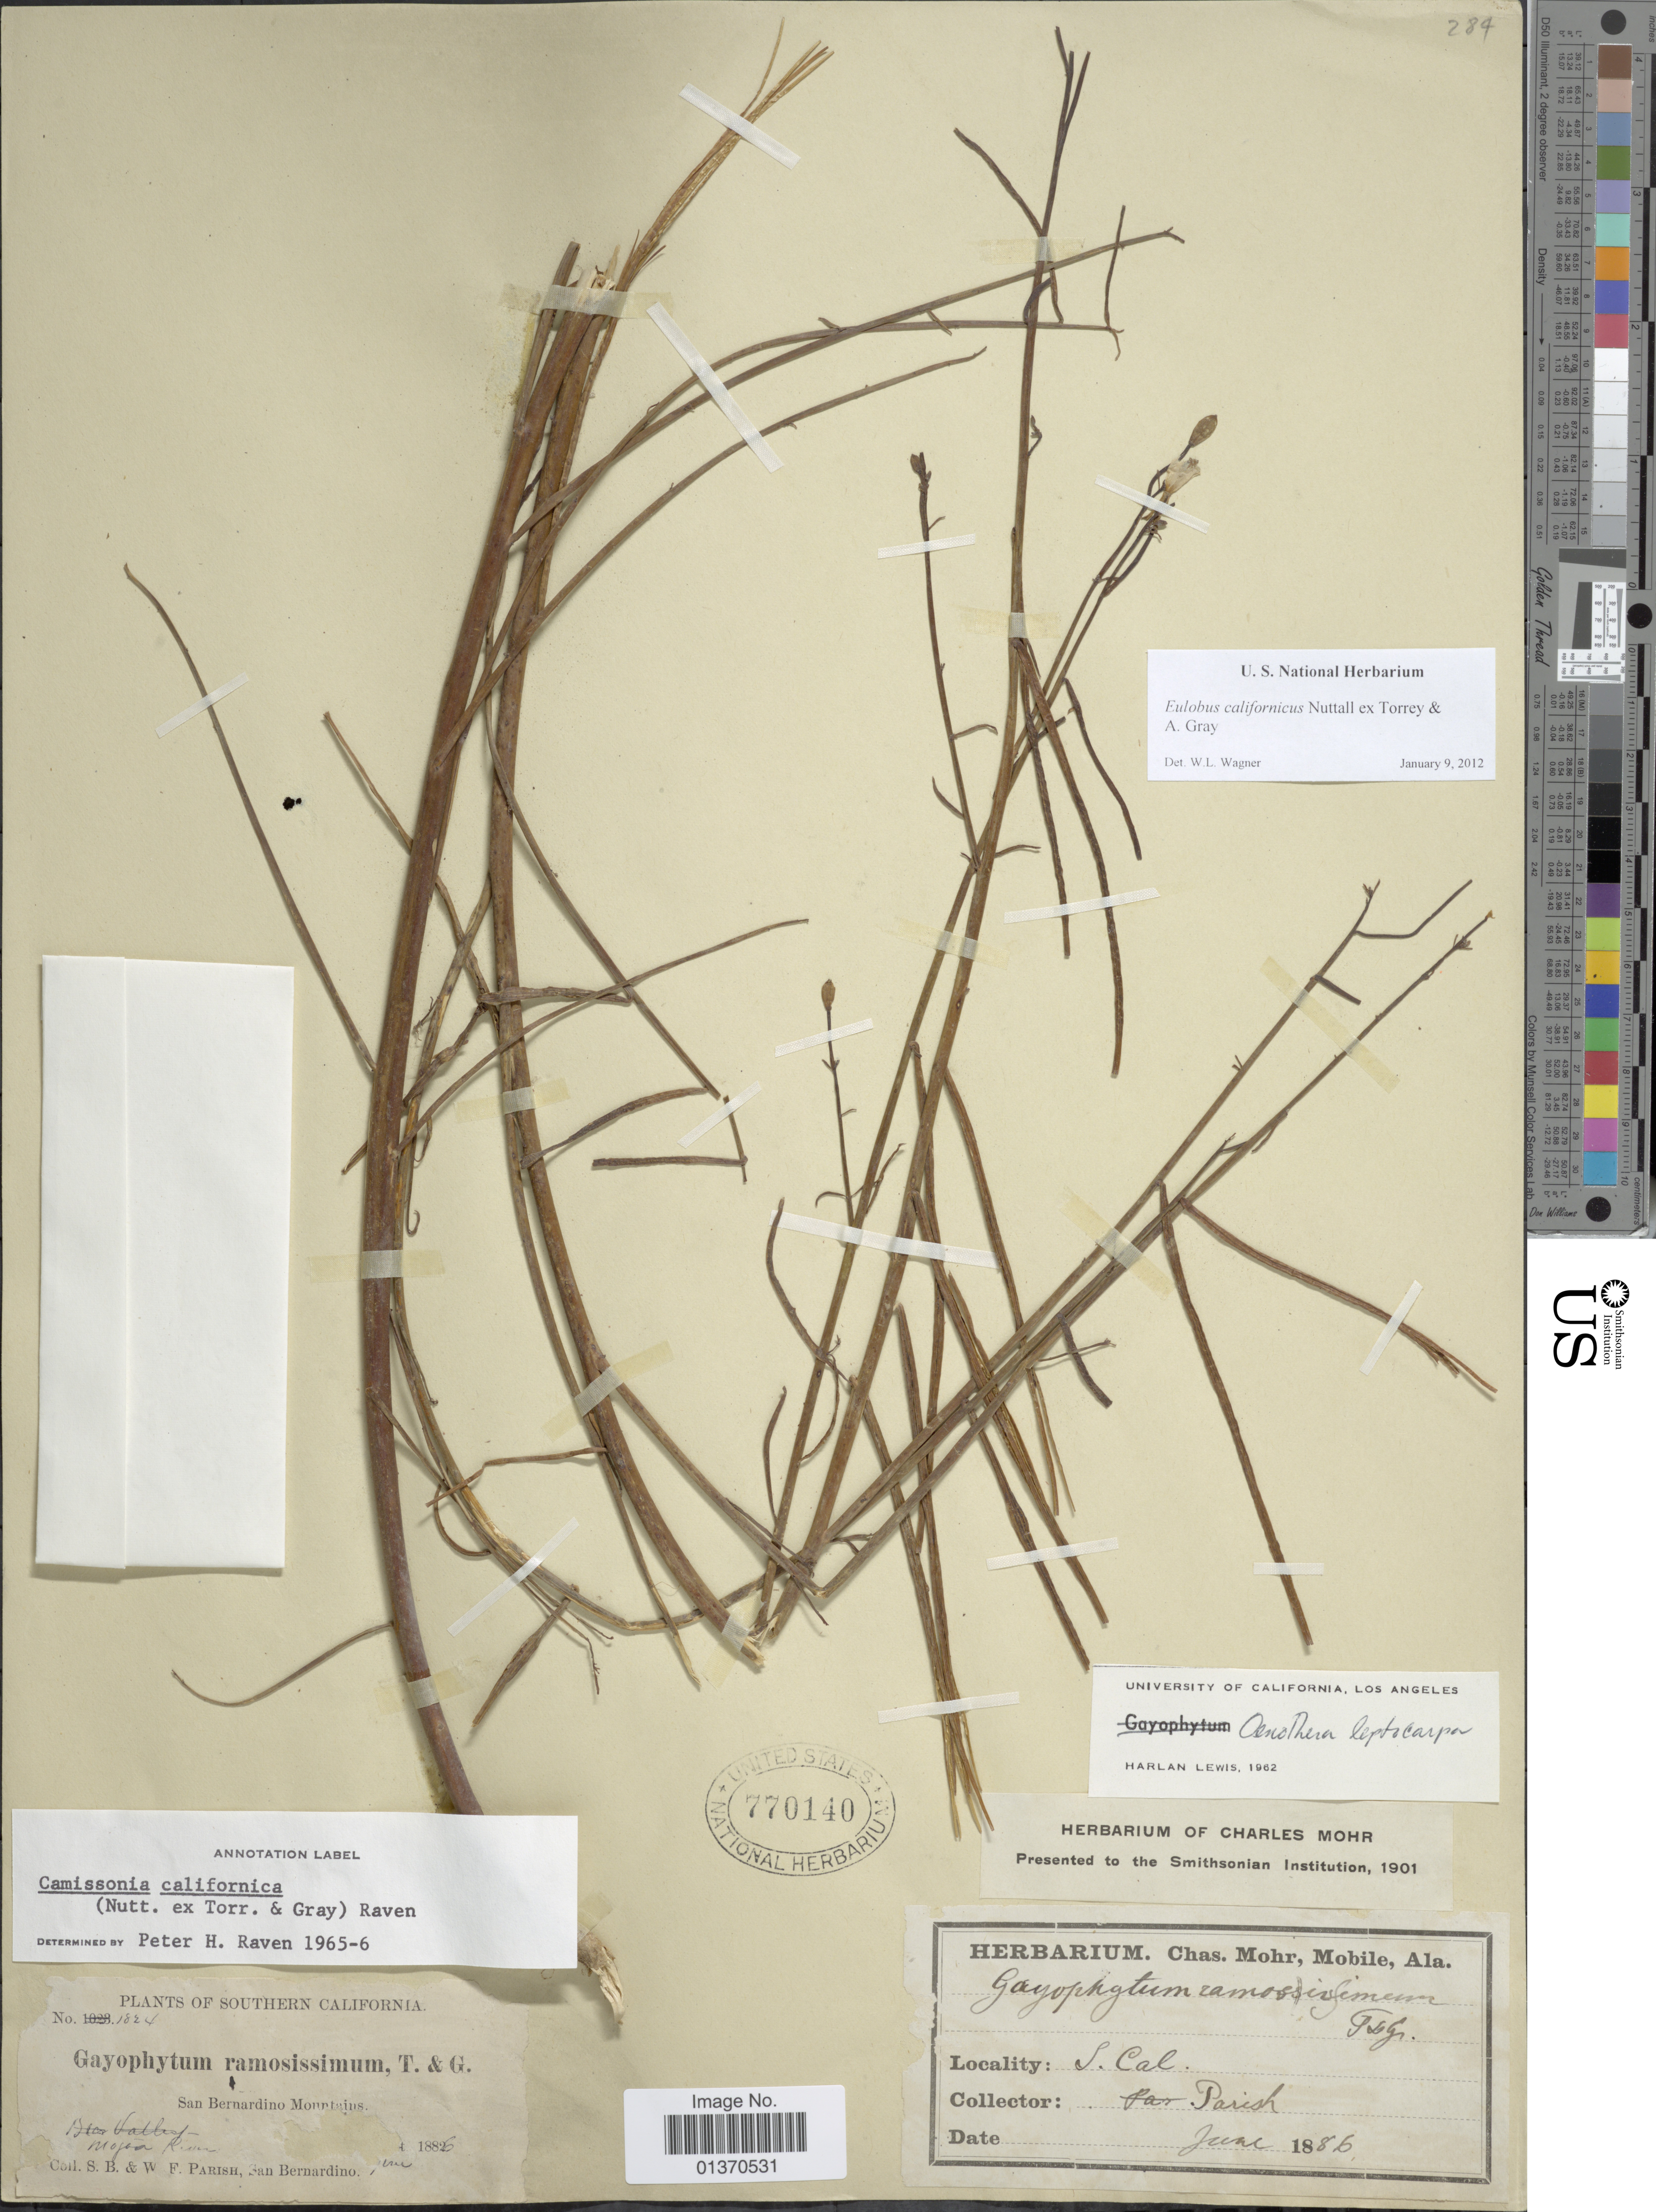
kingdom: Plantae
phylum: Tracheophyta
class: Magnoliopsida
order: Myrtales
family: Onagraceae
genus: Eulobus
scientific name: Eulobus californicus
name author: Nutt. ex Torr. & A. Gray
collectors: S. B. Parish & W. F. Parish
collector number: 1824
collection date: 1886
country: United States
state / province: California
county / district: San Bernardino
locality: Southern California, San Bernardino Mountains, Mojave River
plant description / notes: Corrected "Mogeo River" to Mojave River.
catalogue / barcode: US 770140